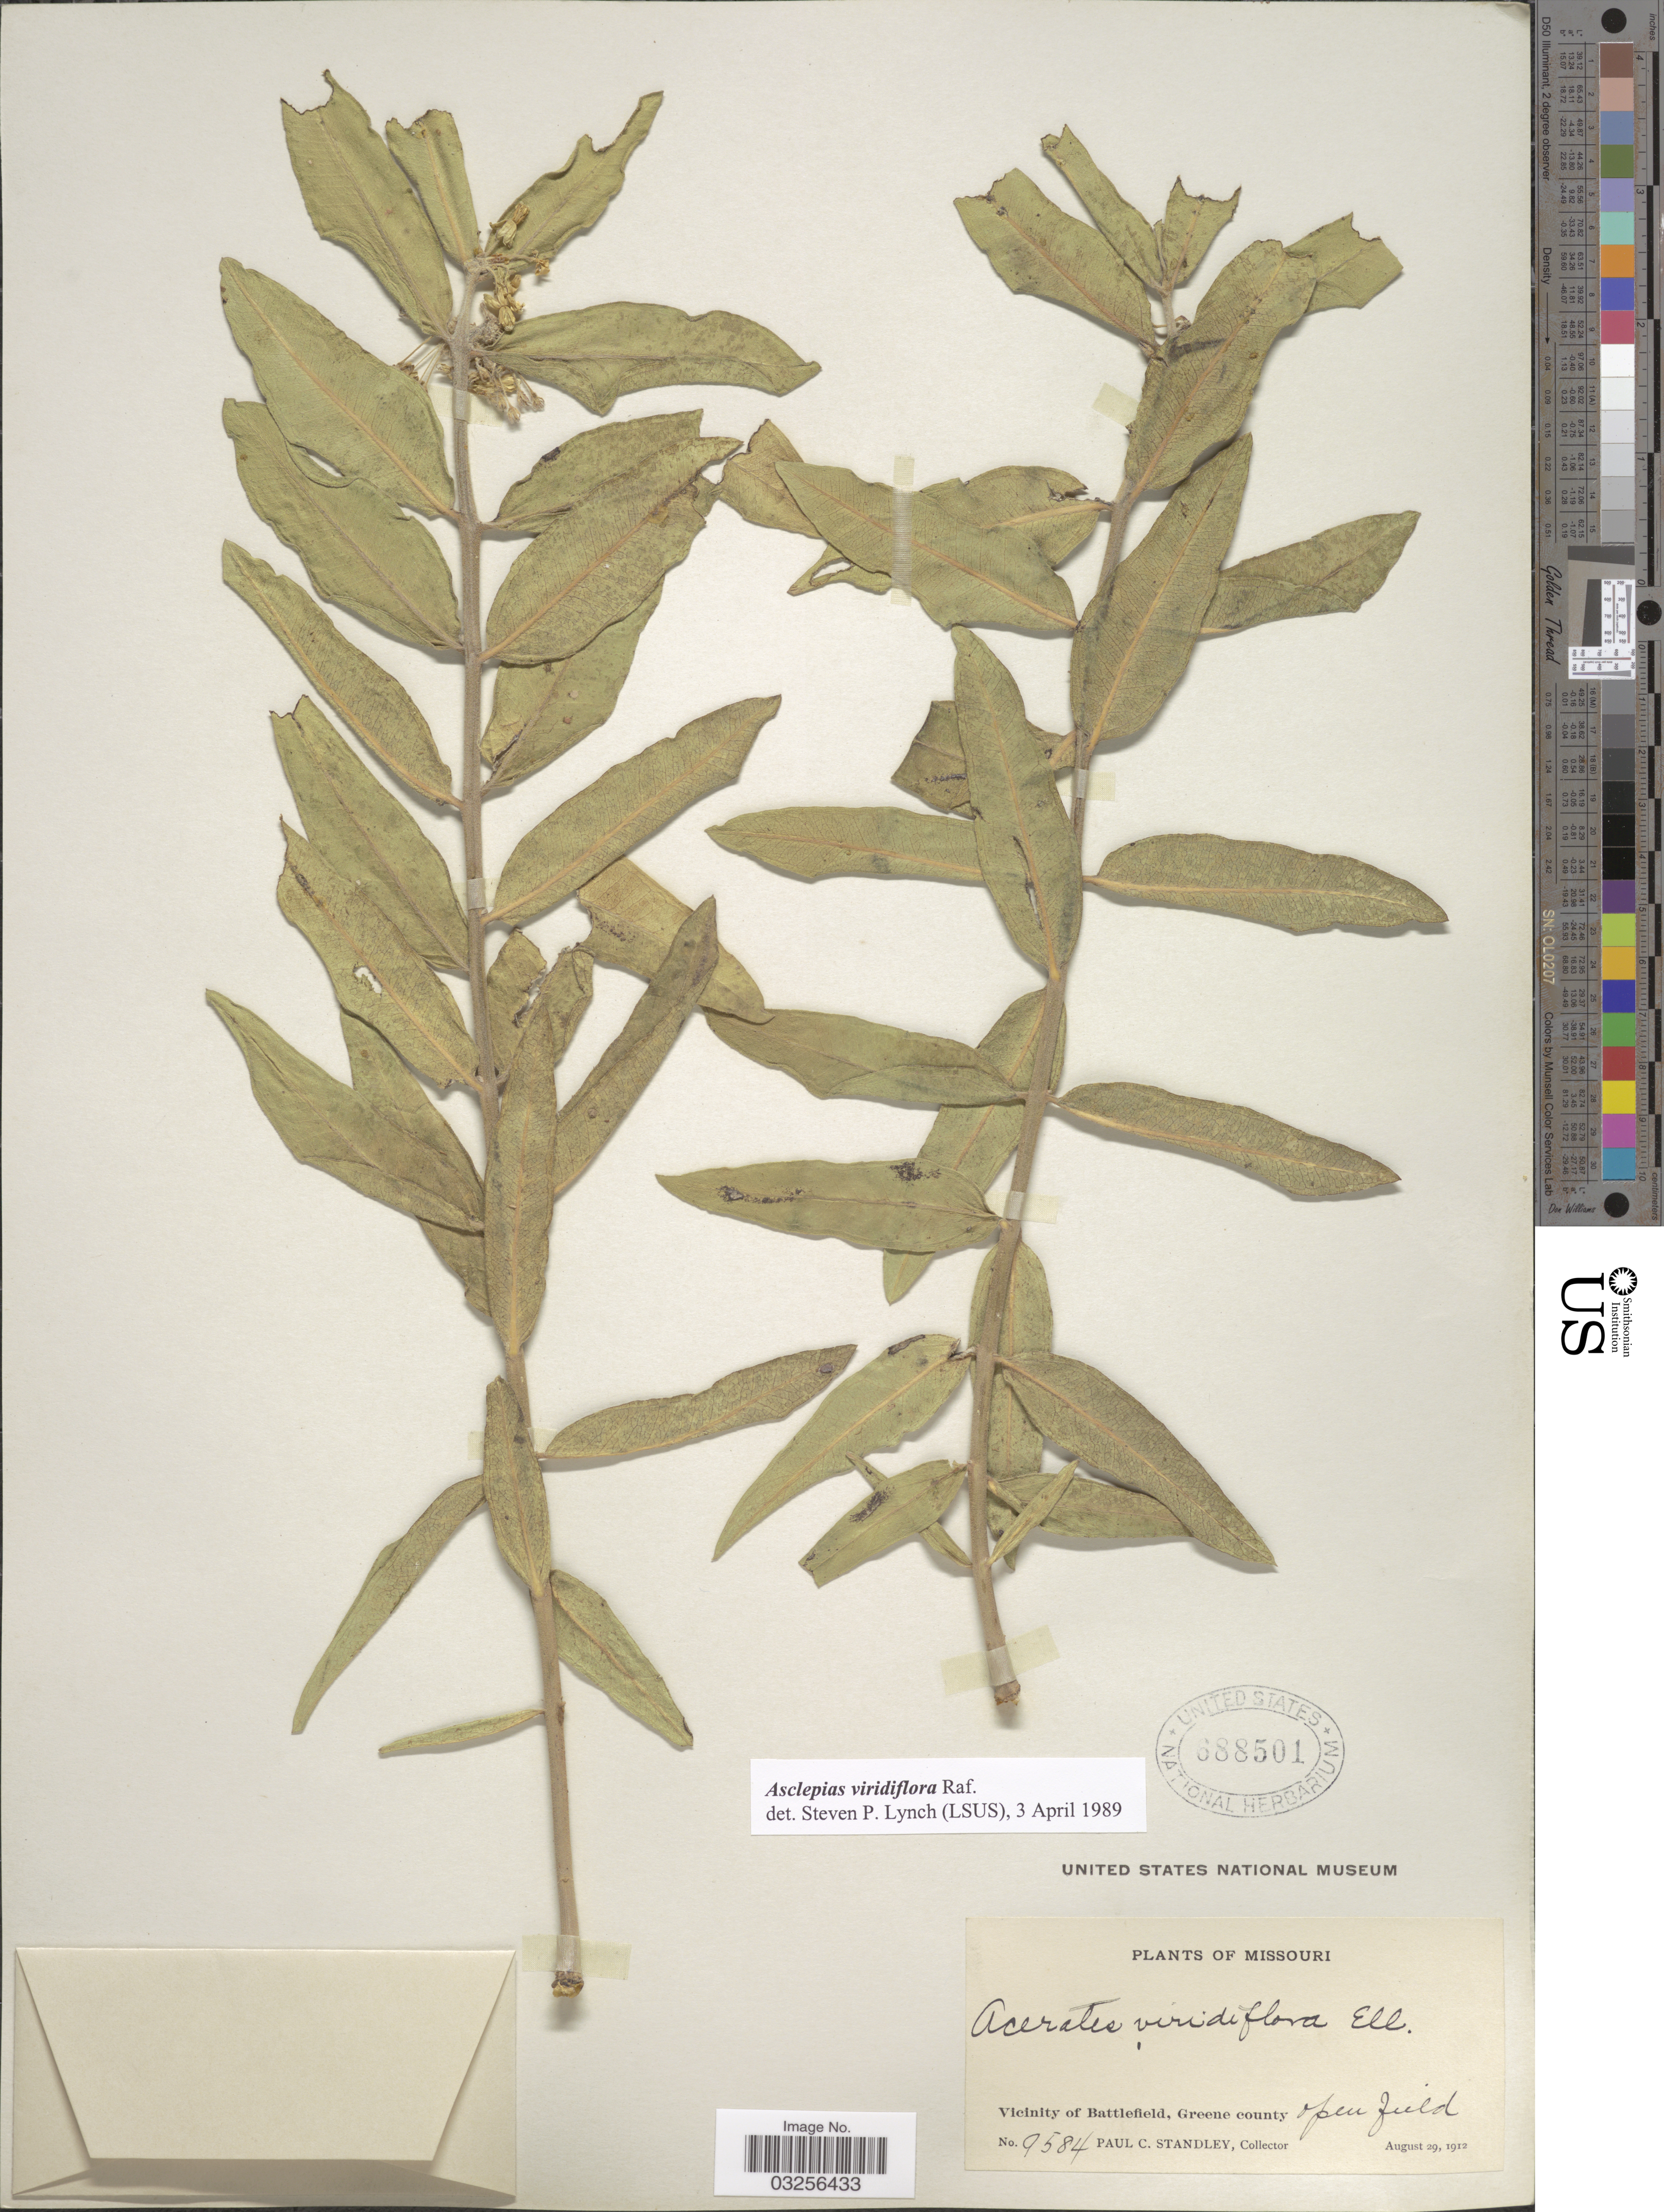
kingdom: Plantae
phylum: Tracheophyta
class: Magnoliopsida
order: Gentianales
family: Apocynaceae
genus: Asclepias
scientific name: Asclepias viridiflora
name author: Raf.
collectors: P. C. Standley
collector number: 9584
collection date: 1912-08-29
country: United States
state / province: Missouri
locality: Vicinity of Battlefield, Greene county.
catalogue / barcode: US 688501